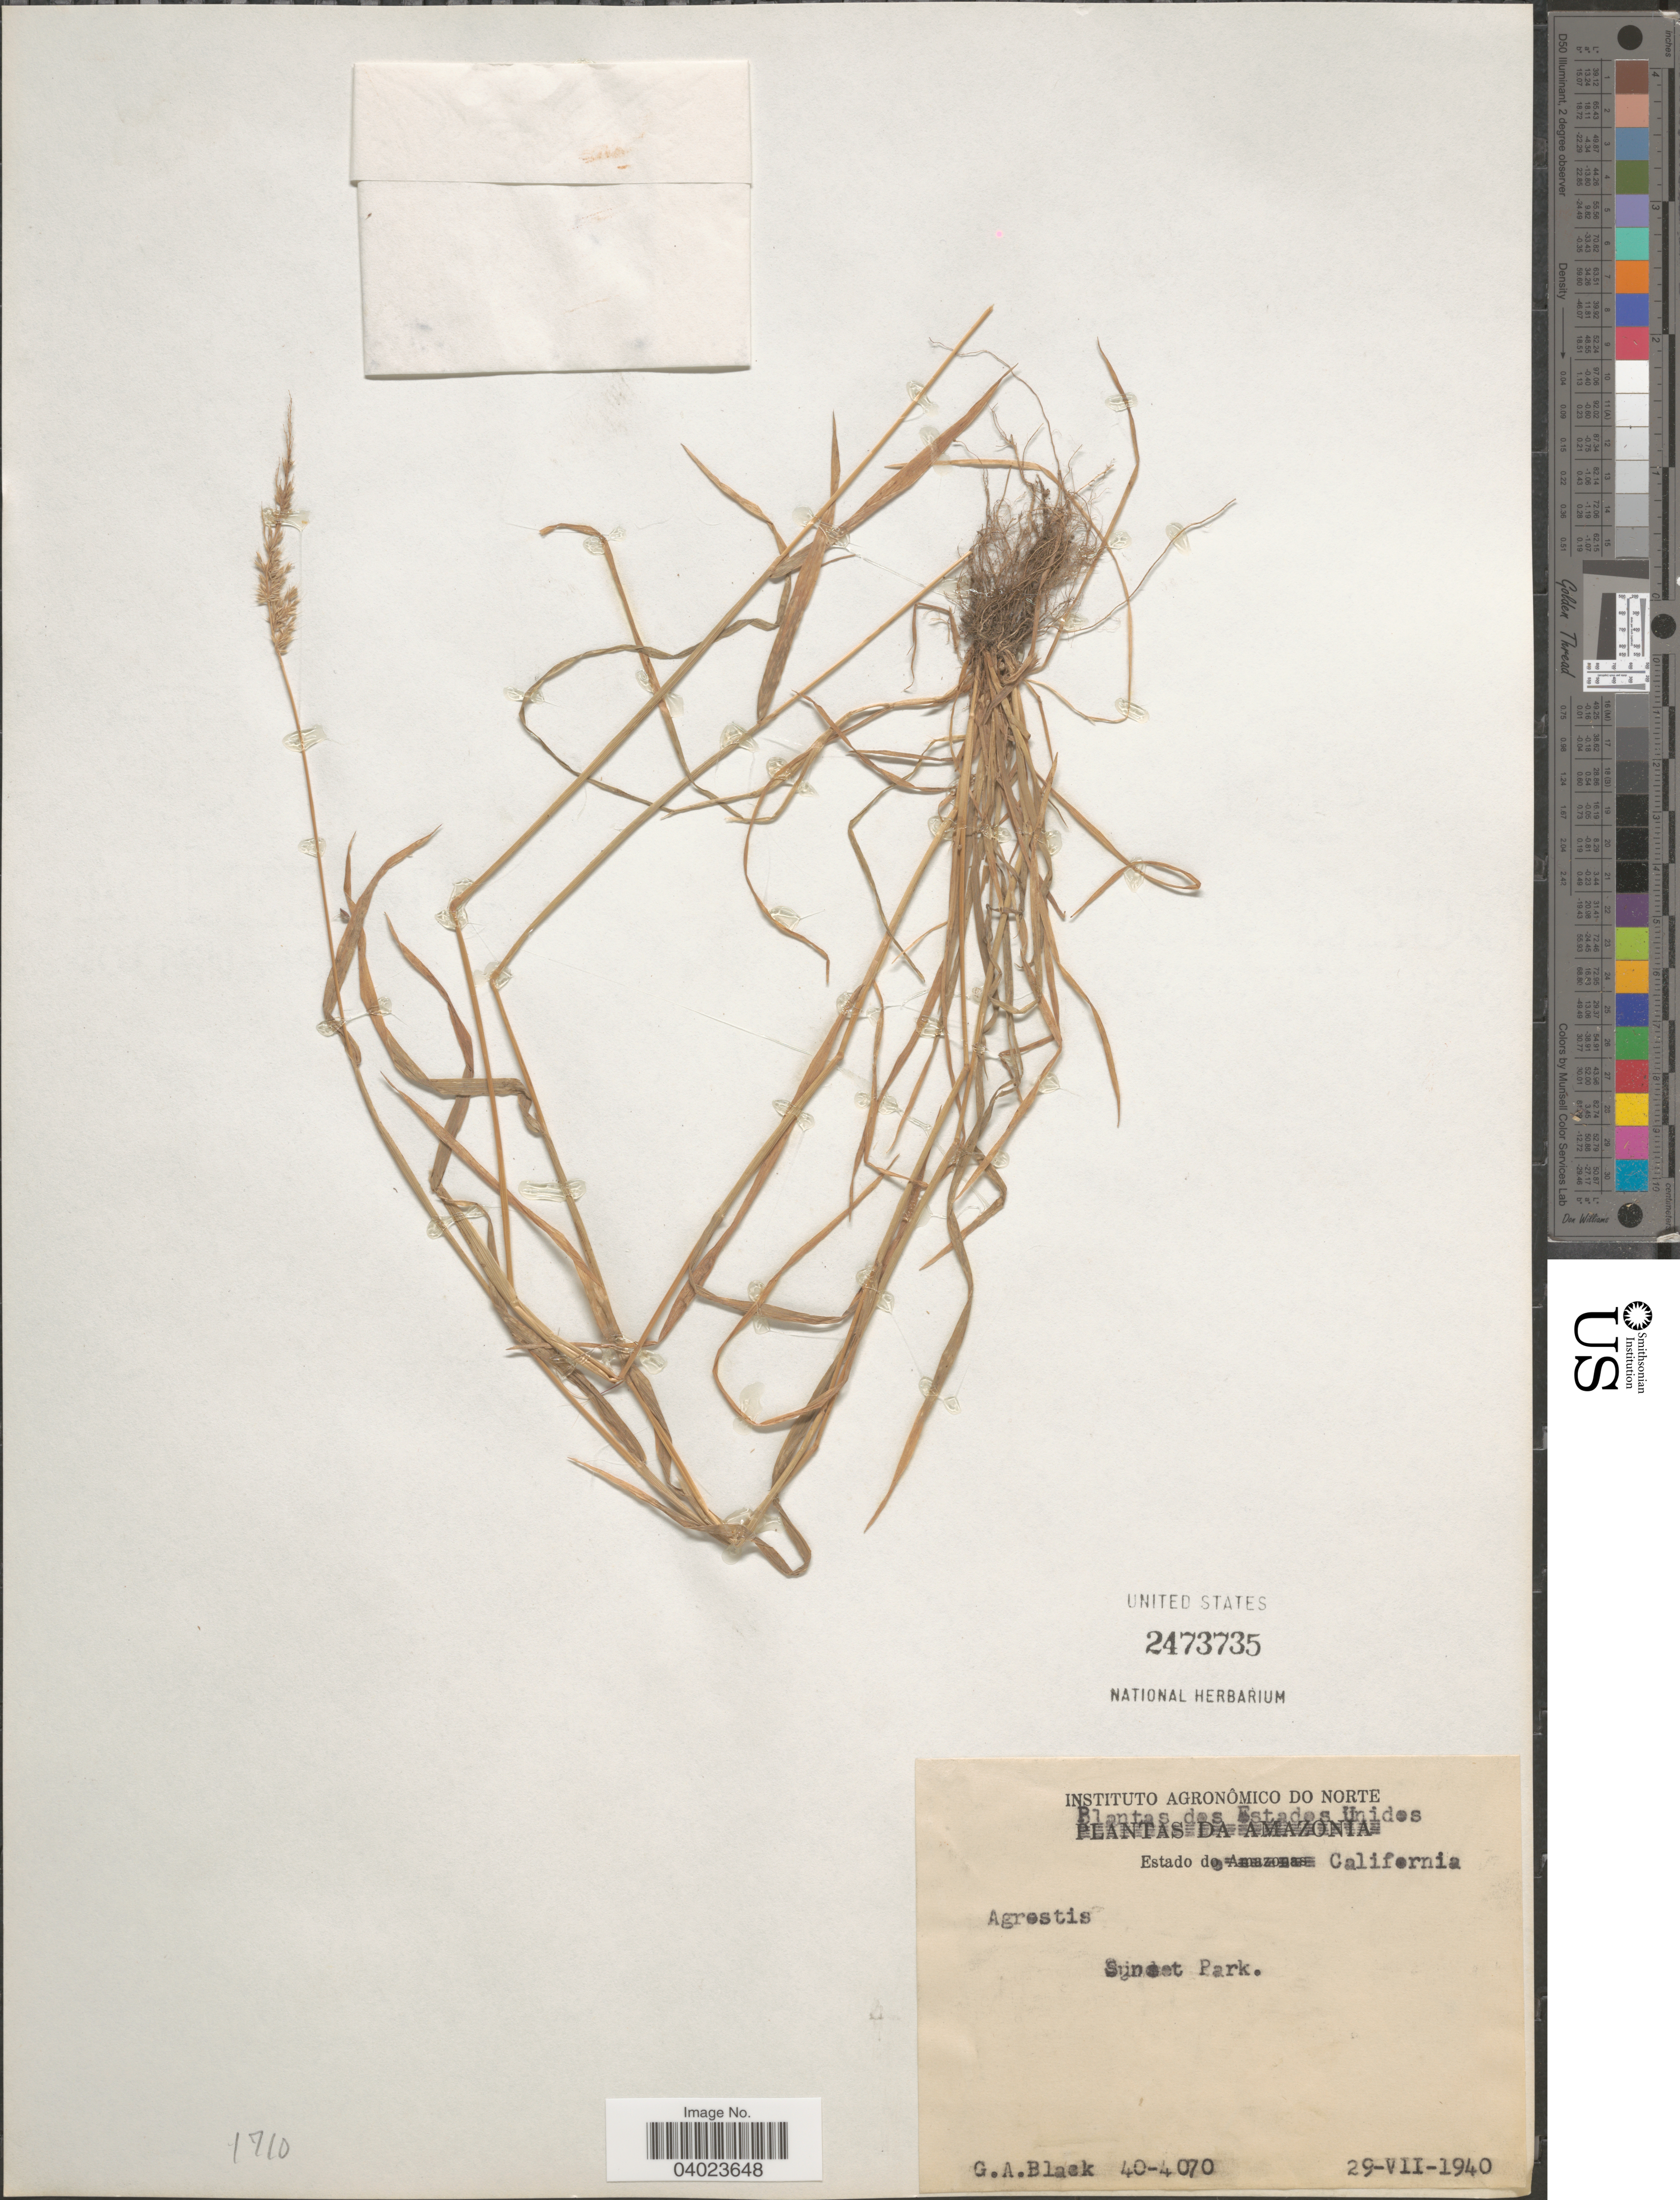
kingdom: Plantae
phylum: Tracheophyta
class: Liliopsida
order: Poales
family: Poaceae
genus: Agrostis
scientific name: Agrostis sp.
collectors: G. A. Black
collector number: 40-4070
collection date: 1940-07-29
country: United States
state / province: California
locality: Sunset Park.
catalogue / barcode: US 2473735